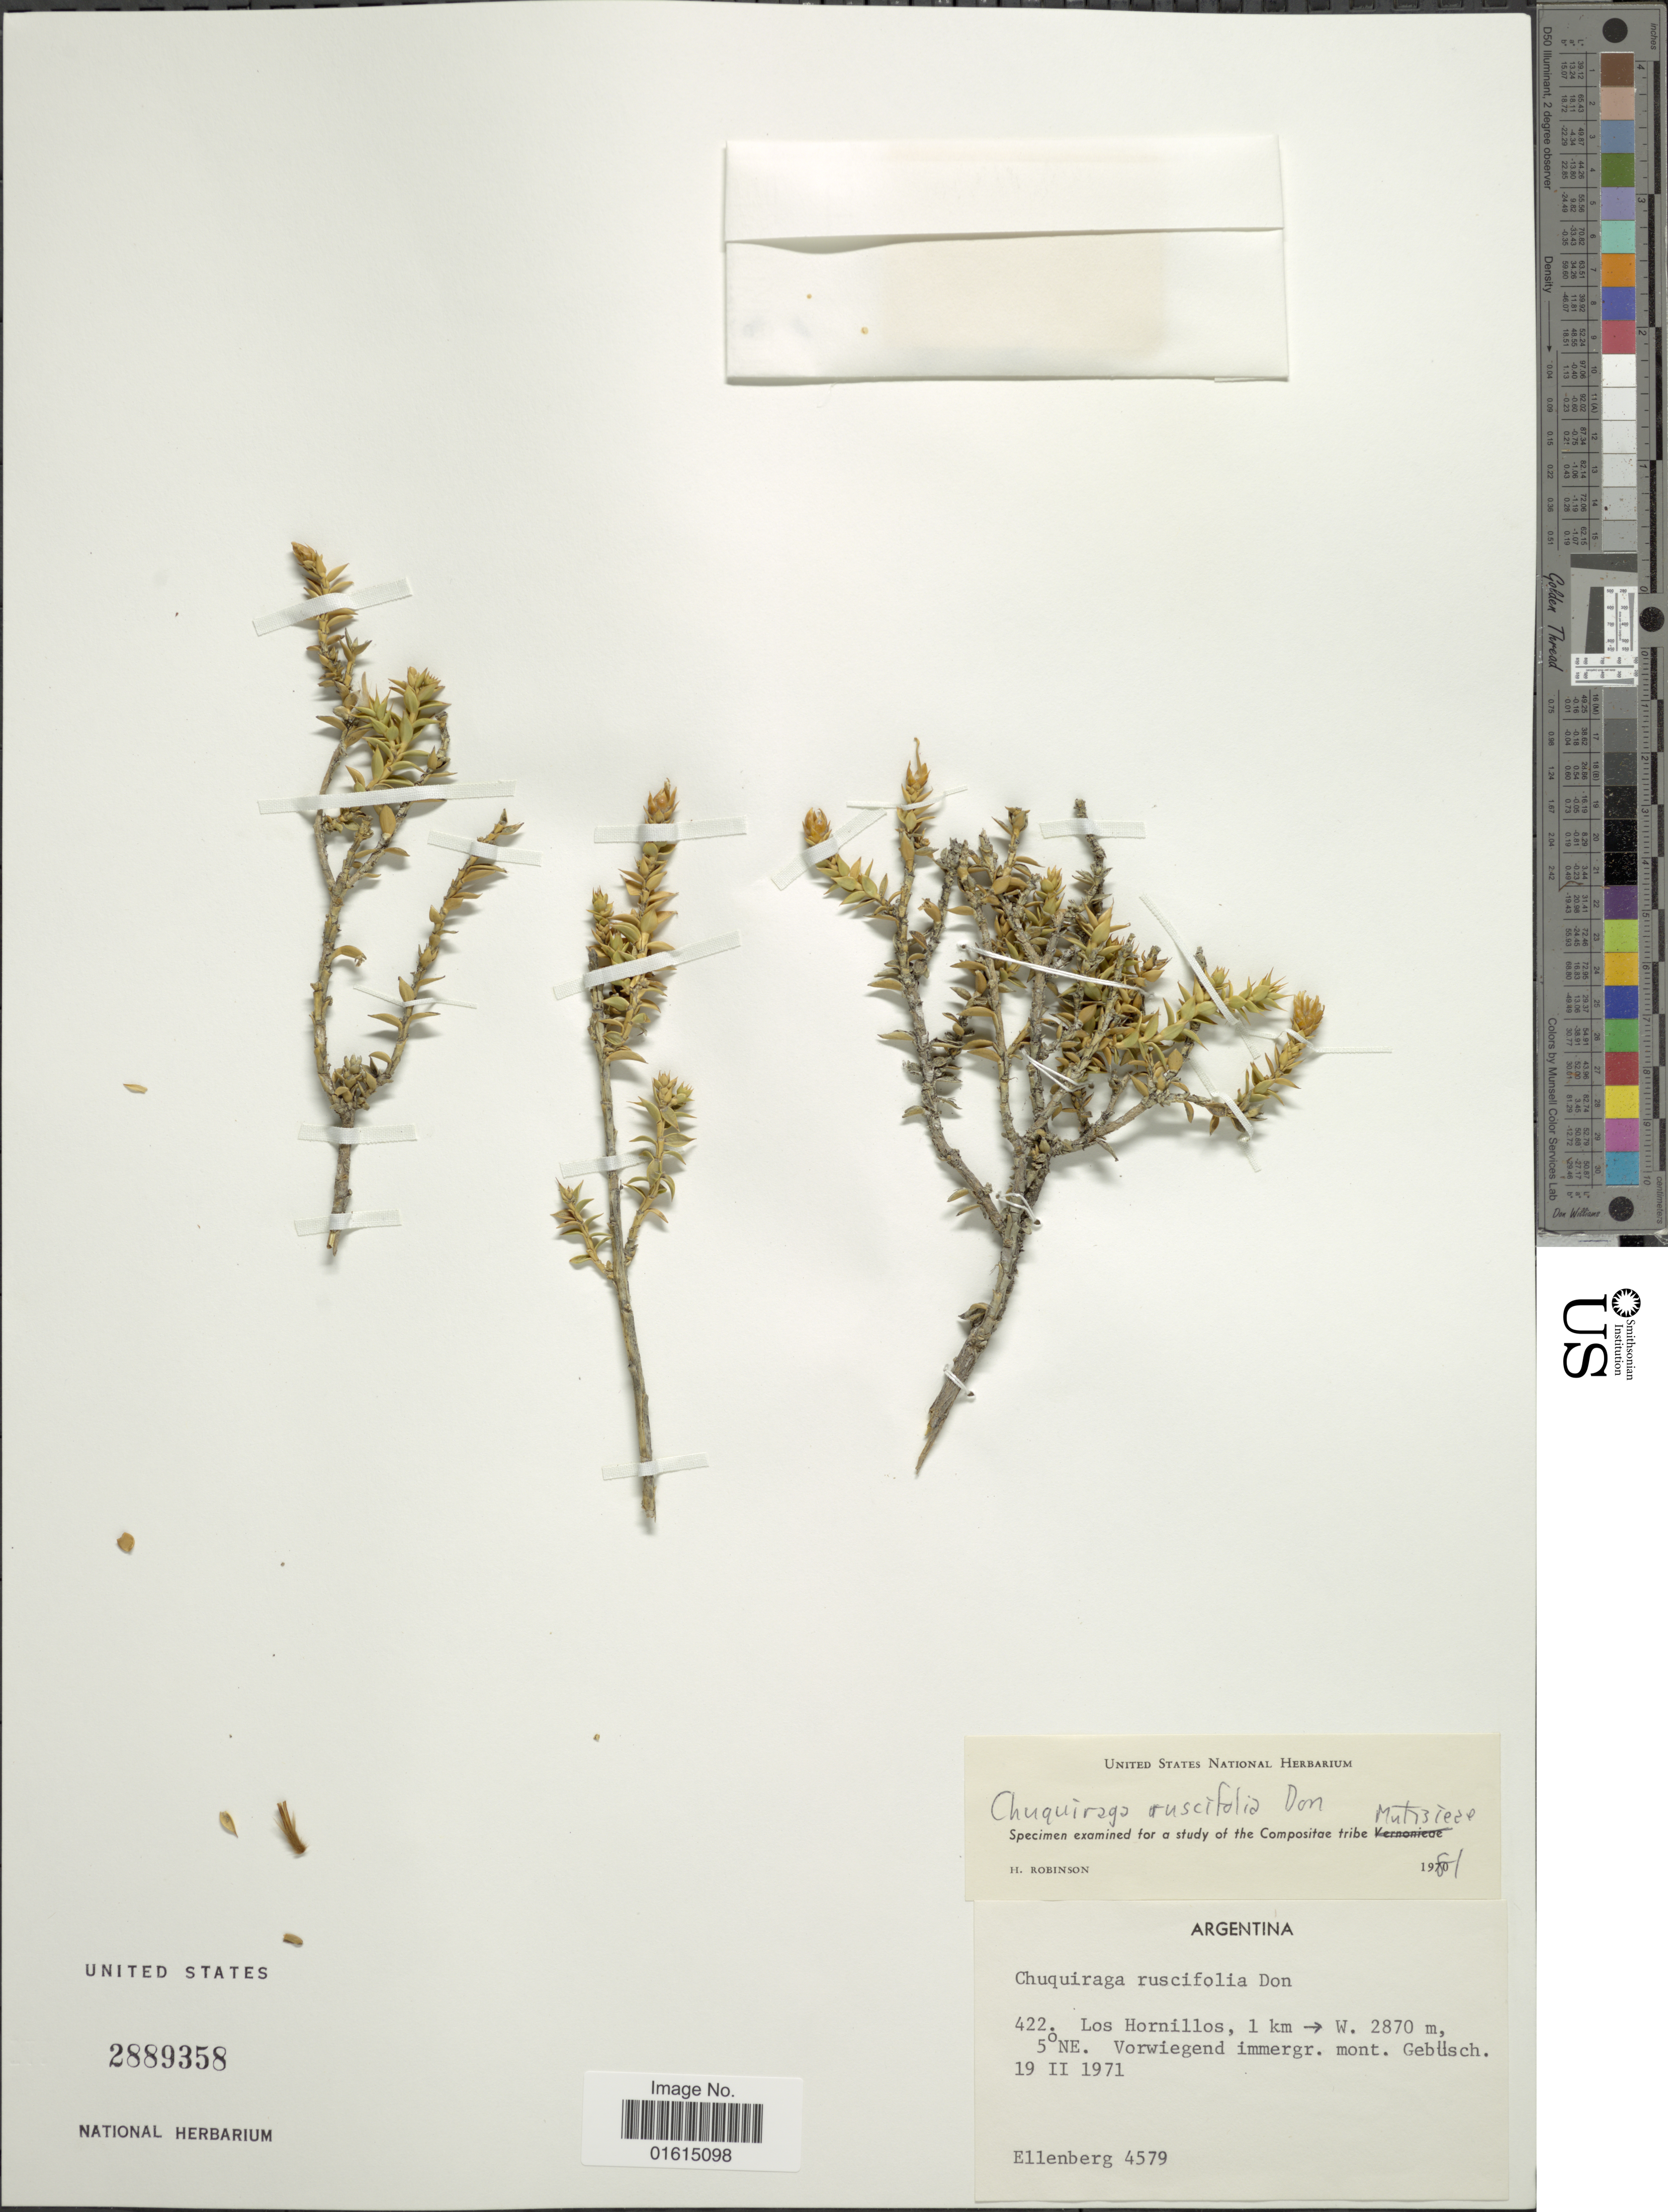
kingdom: Plantae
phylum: Tracheophyta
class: Magnoliopsida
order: Asterales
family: Asteraceae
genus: Chuquiraga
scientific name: Chuquiraga ruscifolia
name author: D. Don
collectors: H. Ellenberg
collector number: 4579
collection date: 1971-02-19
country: Argentina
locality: Los Hornillos, 1 km W, 5° NE [unsure placement]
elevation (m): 2870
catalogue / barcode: US 2889358